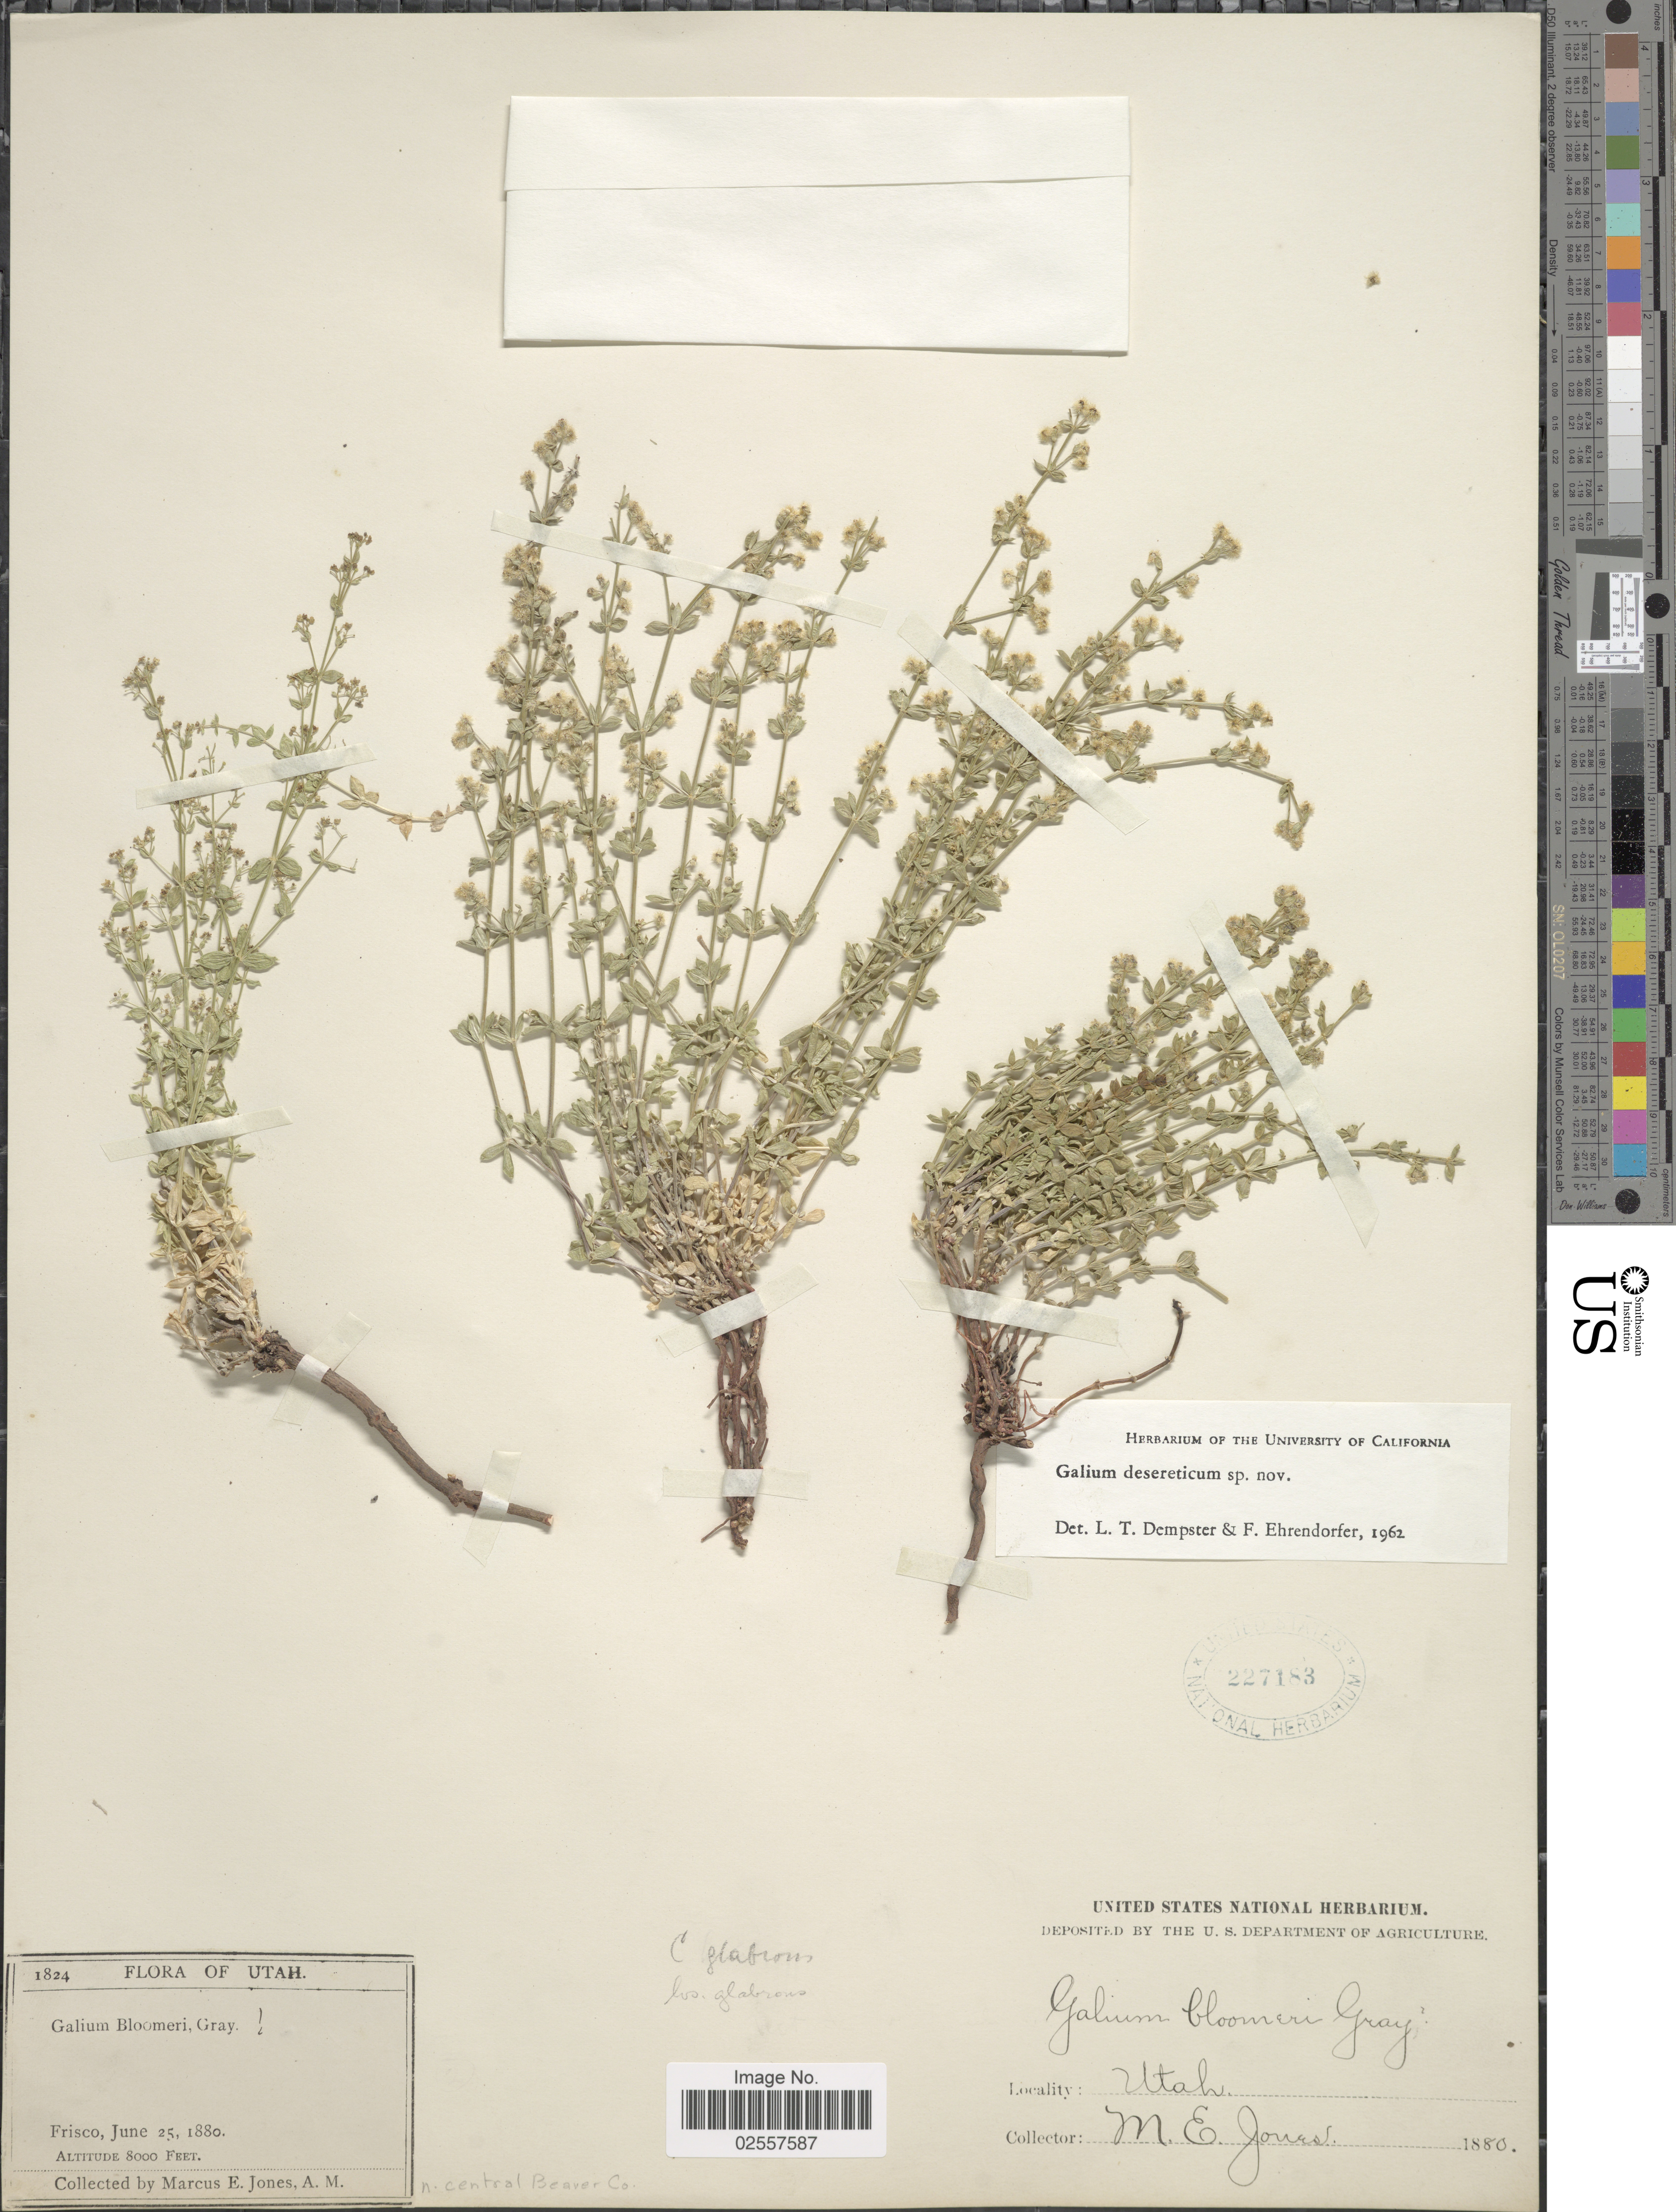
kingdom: Plantae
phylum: Tracheophyta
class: Magnoliopsida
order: Gentianales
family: Rubiaceae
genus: Galium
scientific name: Galium desereticum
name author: Dempster & Ehrend.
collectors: M. E. Jones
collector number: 1824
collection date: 1880-06-25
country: United States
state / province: Utah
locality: Frisco, N. Central Beaver Co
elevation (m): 2438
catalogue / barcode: US 227183